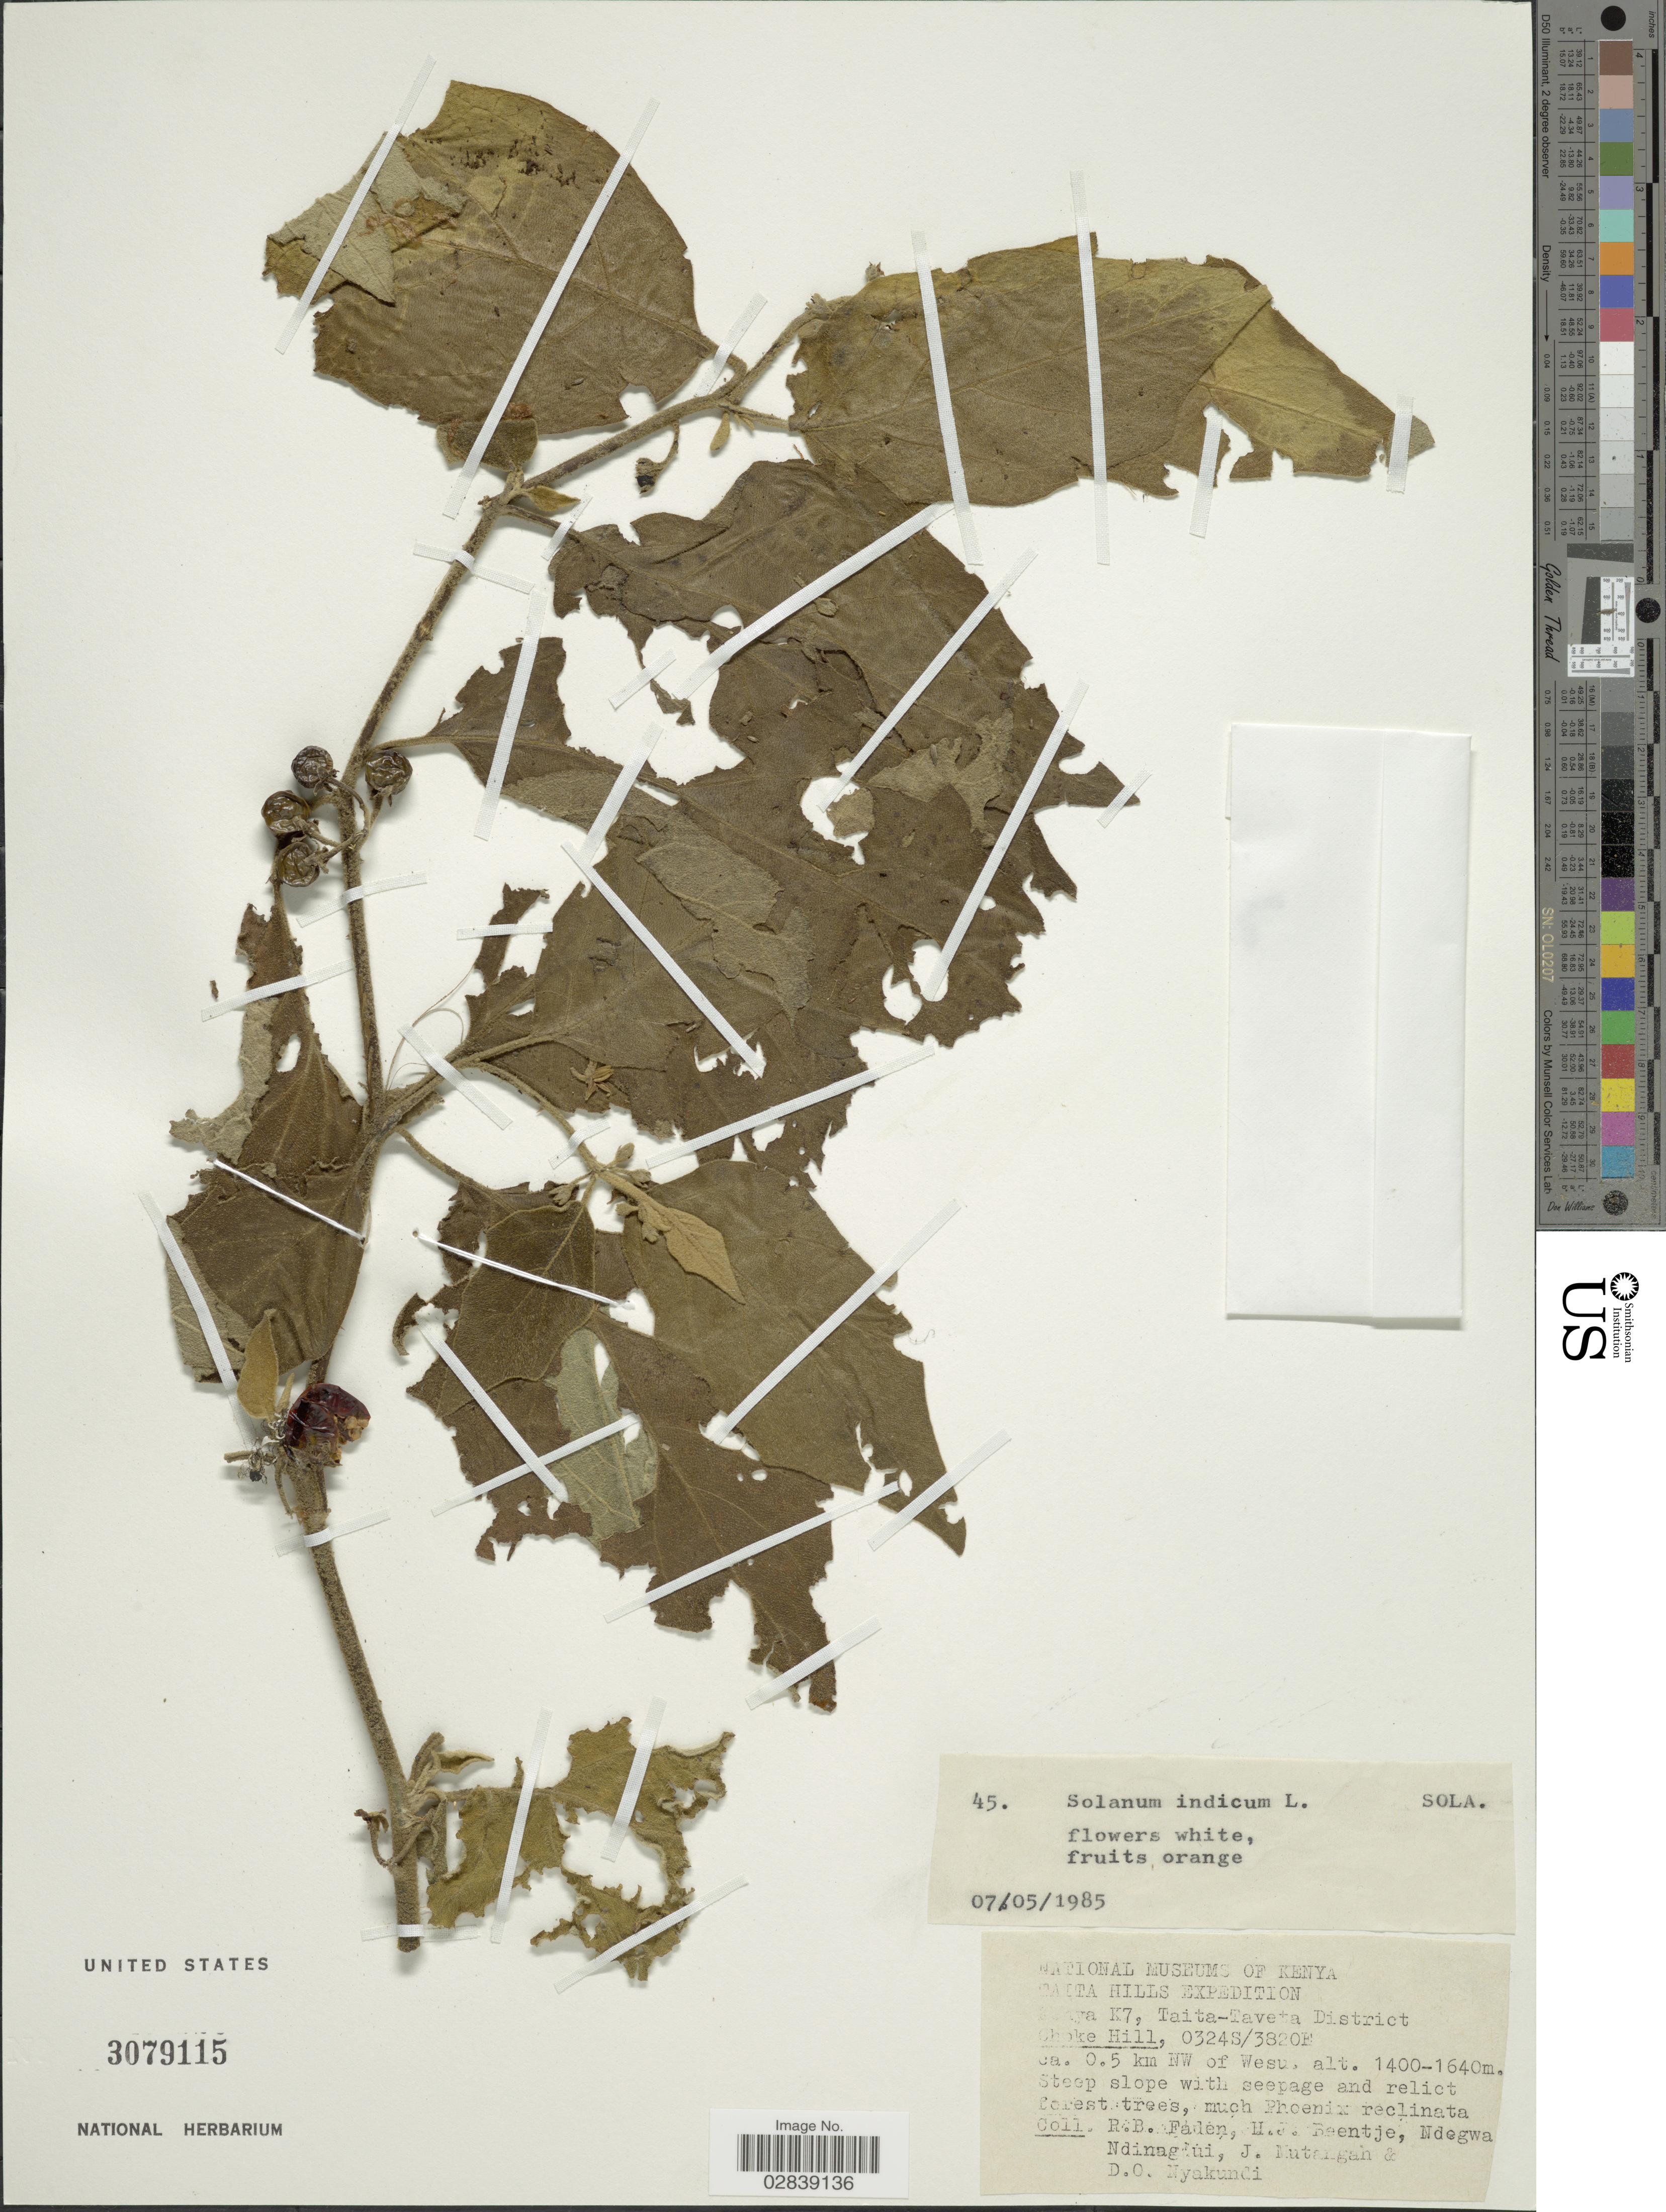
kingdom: Plantae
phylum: Tracheophyta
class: Magnoliopsida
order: Solanales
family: Solanaceae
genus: Solanum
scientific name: Solanum indicum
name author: L.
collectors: R. B. Faden, H. J. Beentje, Ndegwa Ndiang'ui, J. Mutangah & D. Nyakundi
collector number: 45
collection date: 1985-05-07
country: Kenya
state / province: Taita Taveta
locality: Taita hills. Kenya K7, Taita-Taveta District. Choke Hill. Ca. 0.5 km NW of Wesu.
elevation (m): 1400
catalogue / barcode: US 3079115